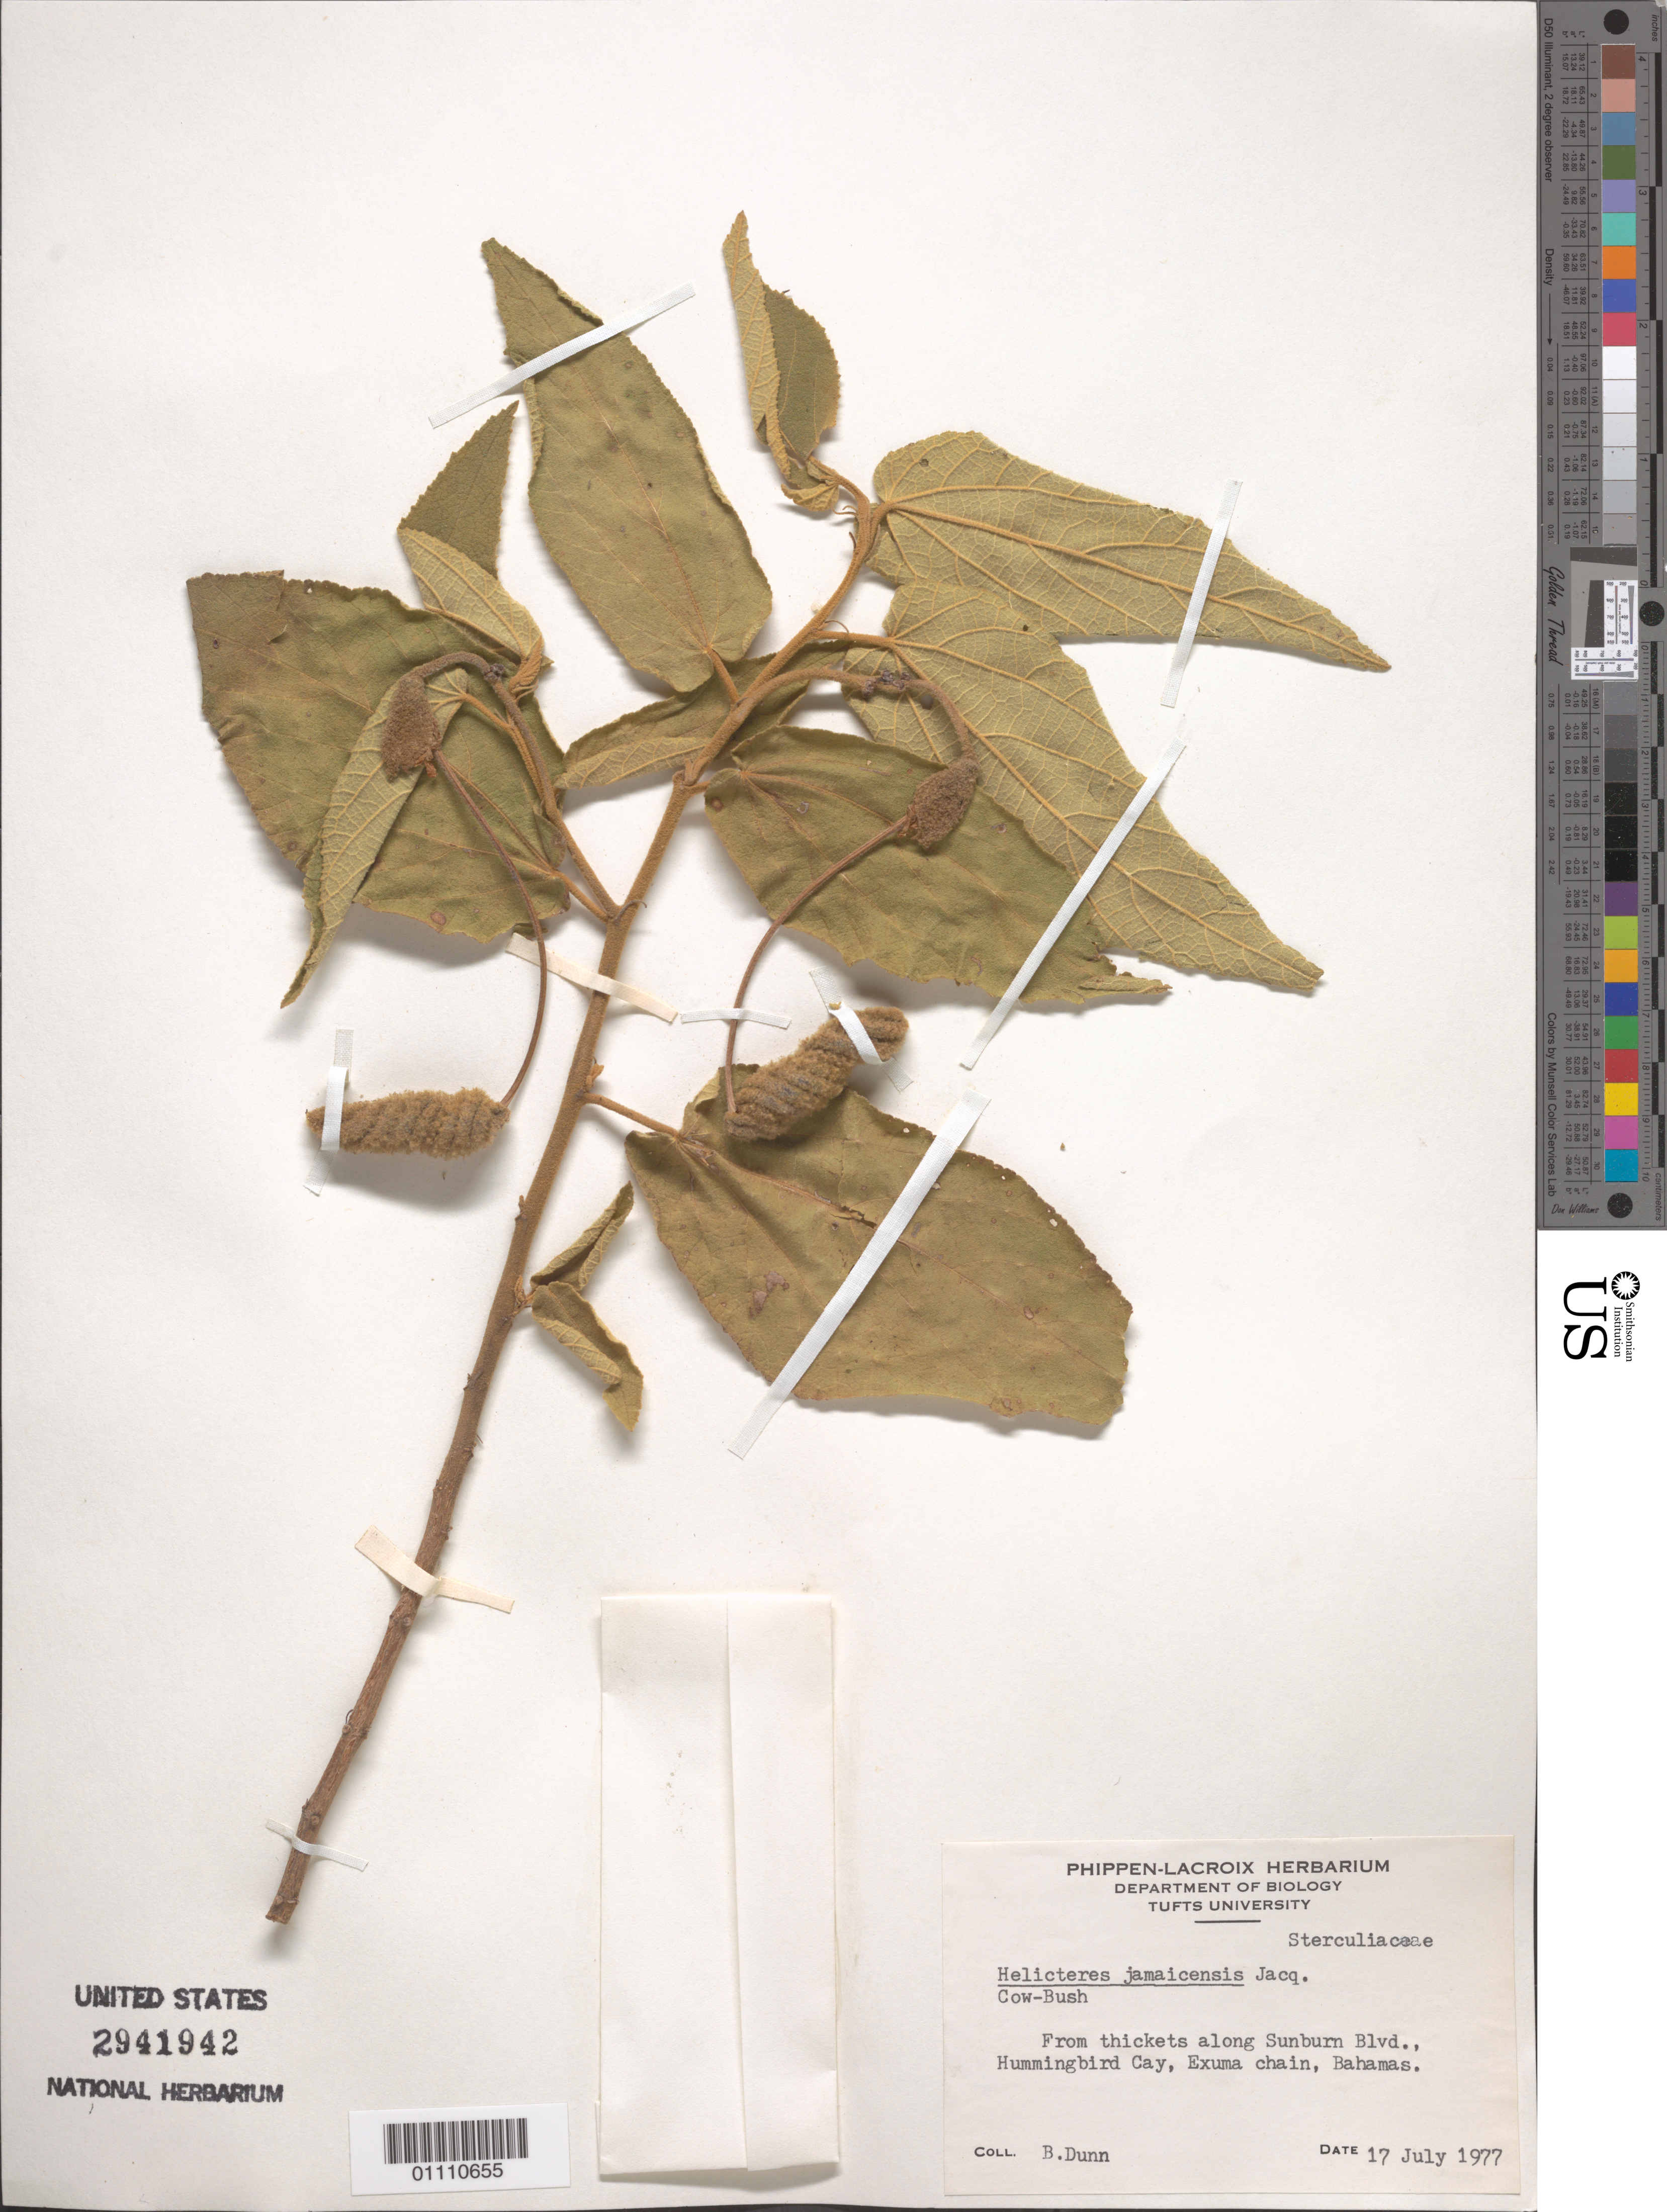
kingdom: Plantae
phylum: Tracheophyta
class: Magnoliopsida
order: Malvales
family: Malvaceae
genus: Helicteres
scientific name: Helicteres jamaicensis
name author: Jacq.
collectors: B. Dunn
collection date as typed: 17 Jul 1977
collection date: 1977-07-17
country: Bahamas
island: Hummingbird Cay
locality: Along Sunburn Blvd., Hummingbird Cay, Exuma Chain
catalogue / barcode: US 2941942